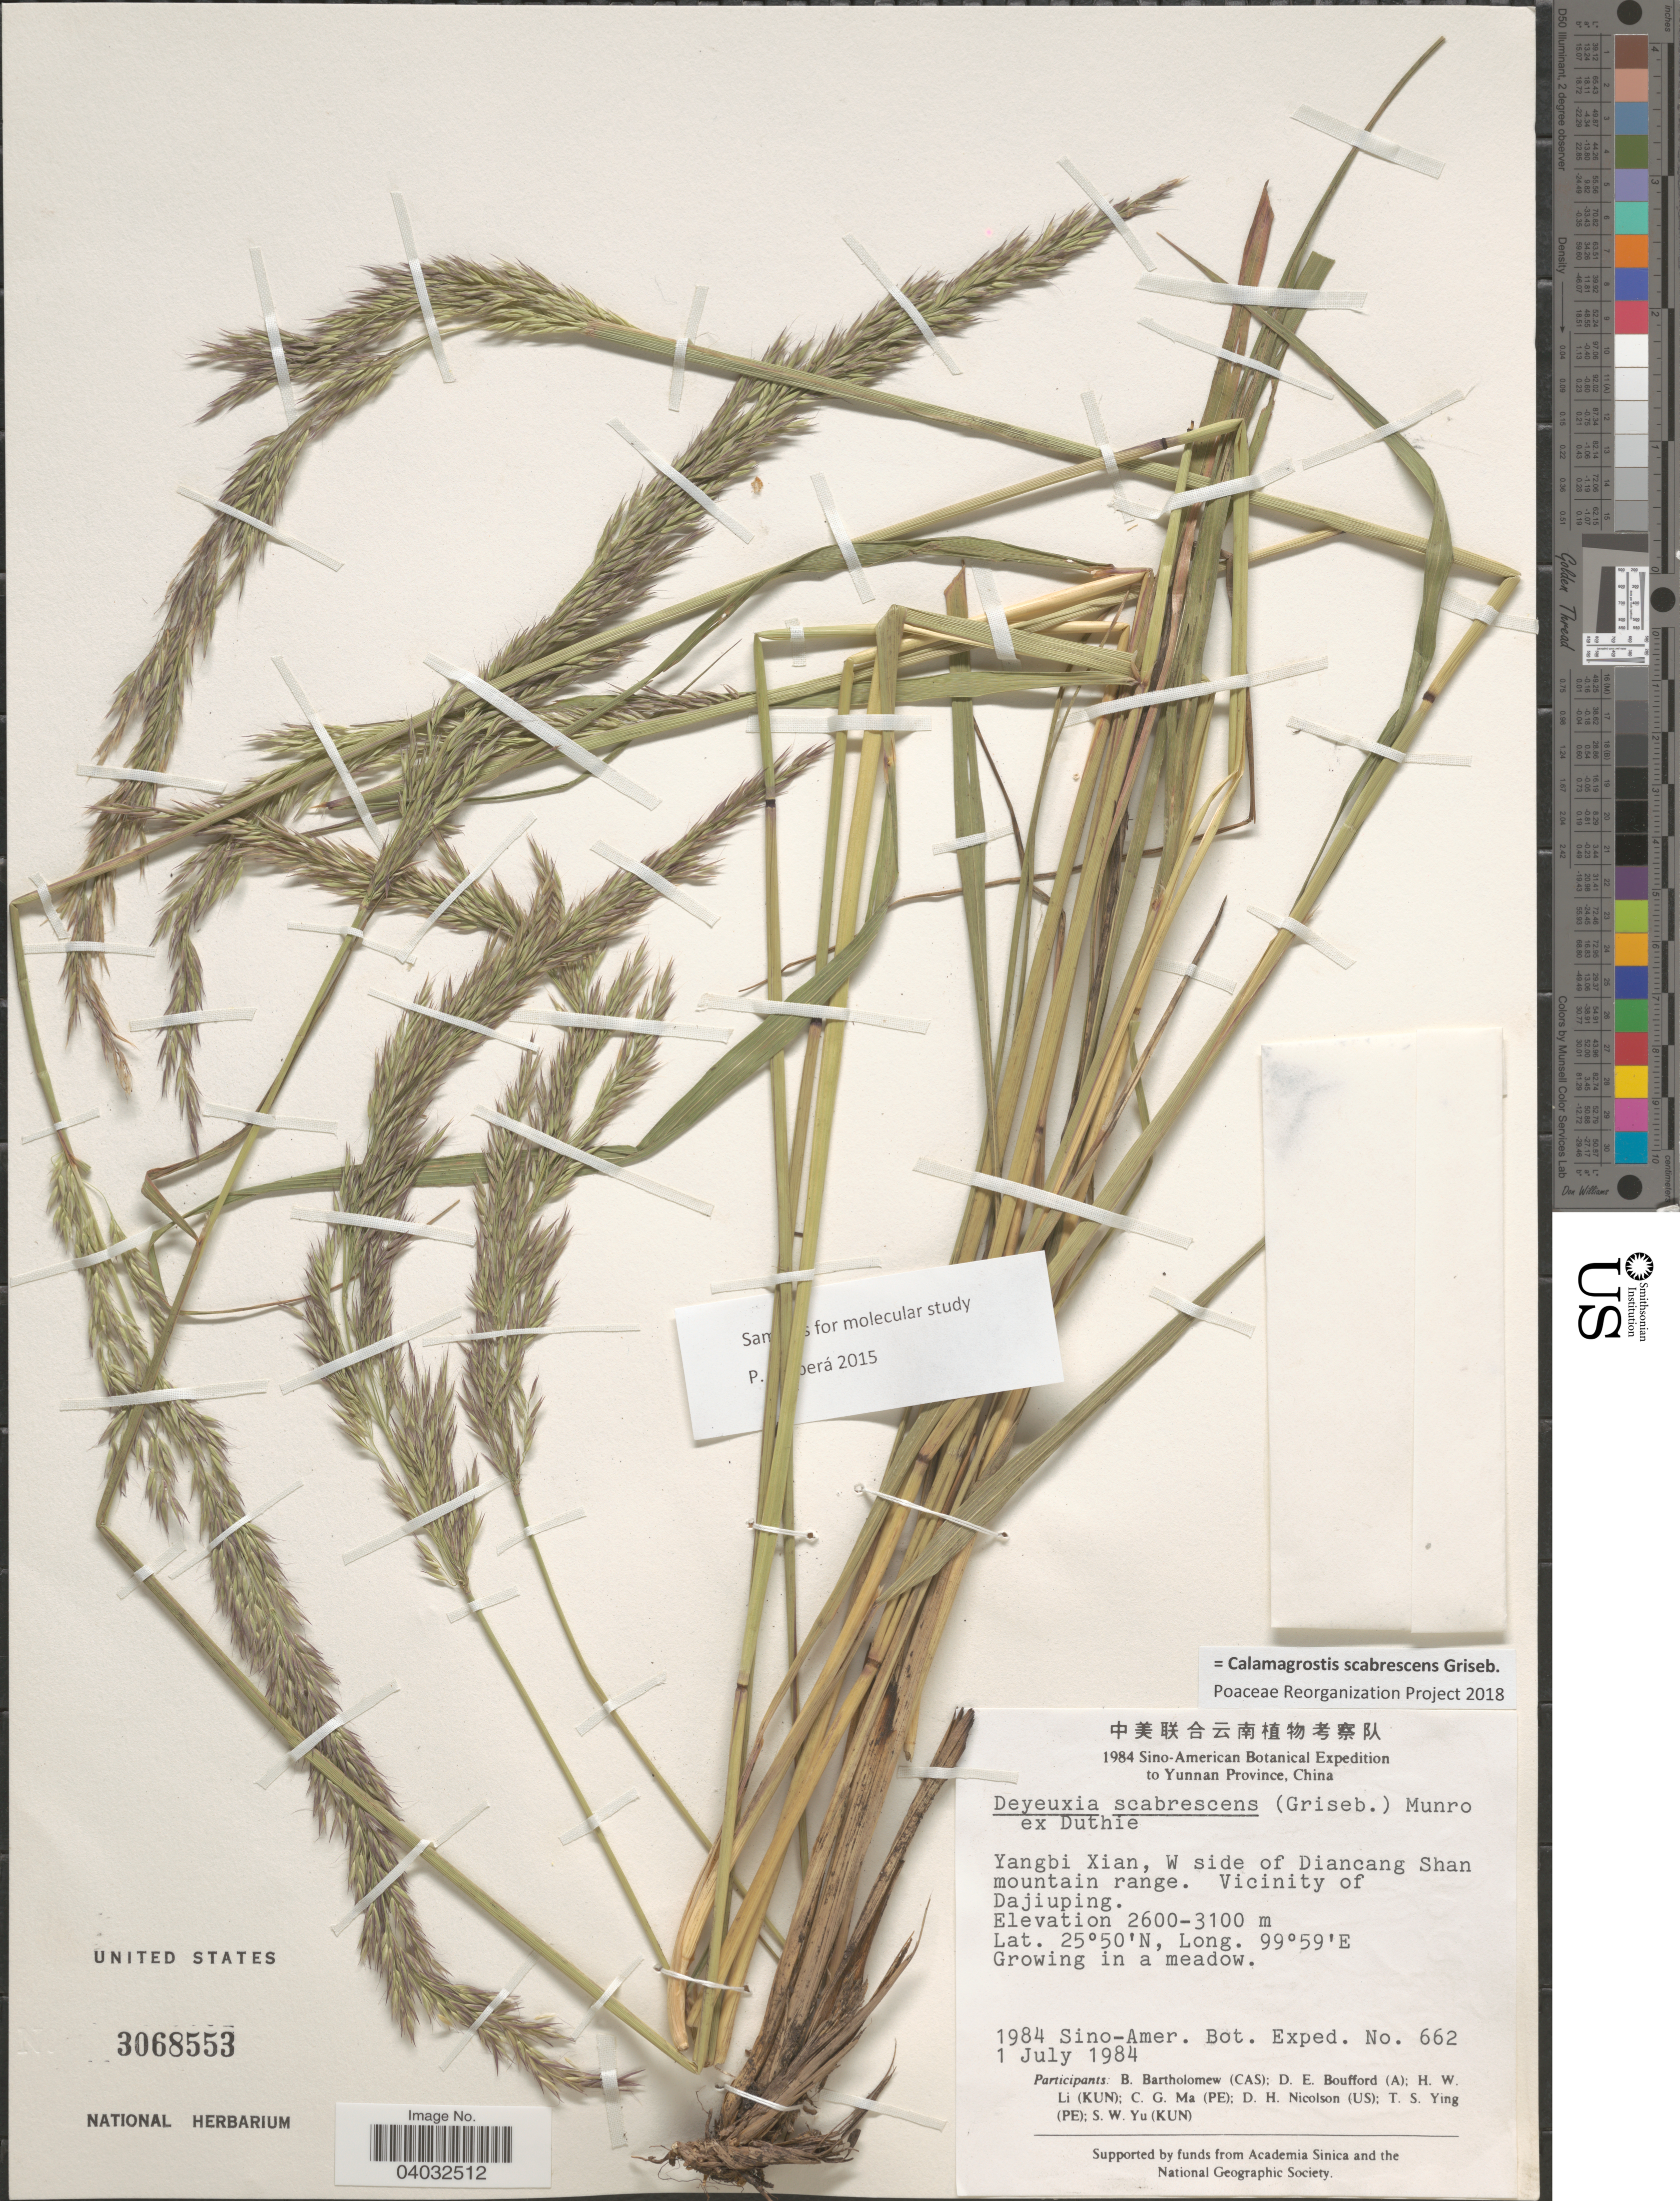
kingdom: Plantae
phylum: Tracheophyta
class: Liliopsida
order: Poales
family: Poaceae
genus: Calamagrostis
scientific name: Calamagrostis scabrescens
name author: Griseb.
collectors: Sino-Amer. Bot. Exped. 1984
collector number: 662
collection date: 1984-07-01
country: China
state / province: Yunnan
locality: Yangbi Xian, W side of Diancang Shan mountain range. Vicinity of Dajiuping.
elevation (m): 2600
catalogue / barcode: US 3068553